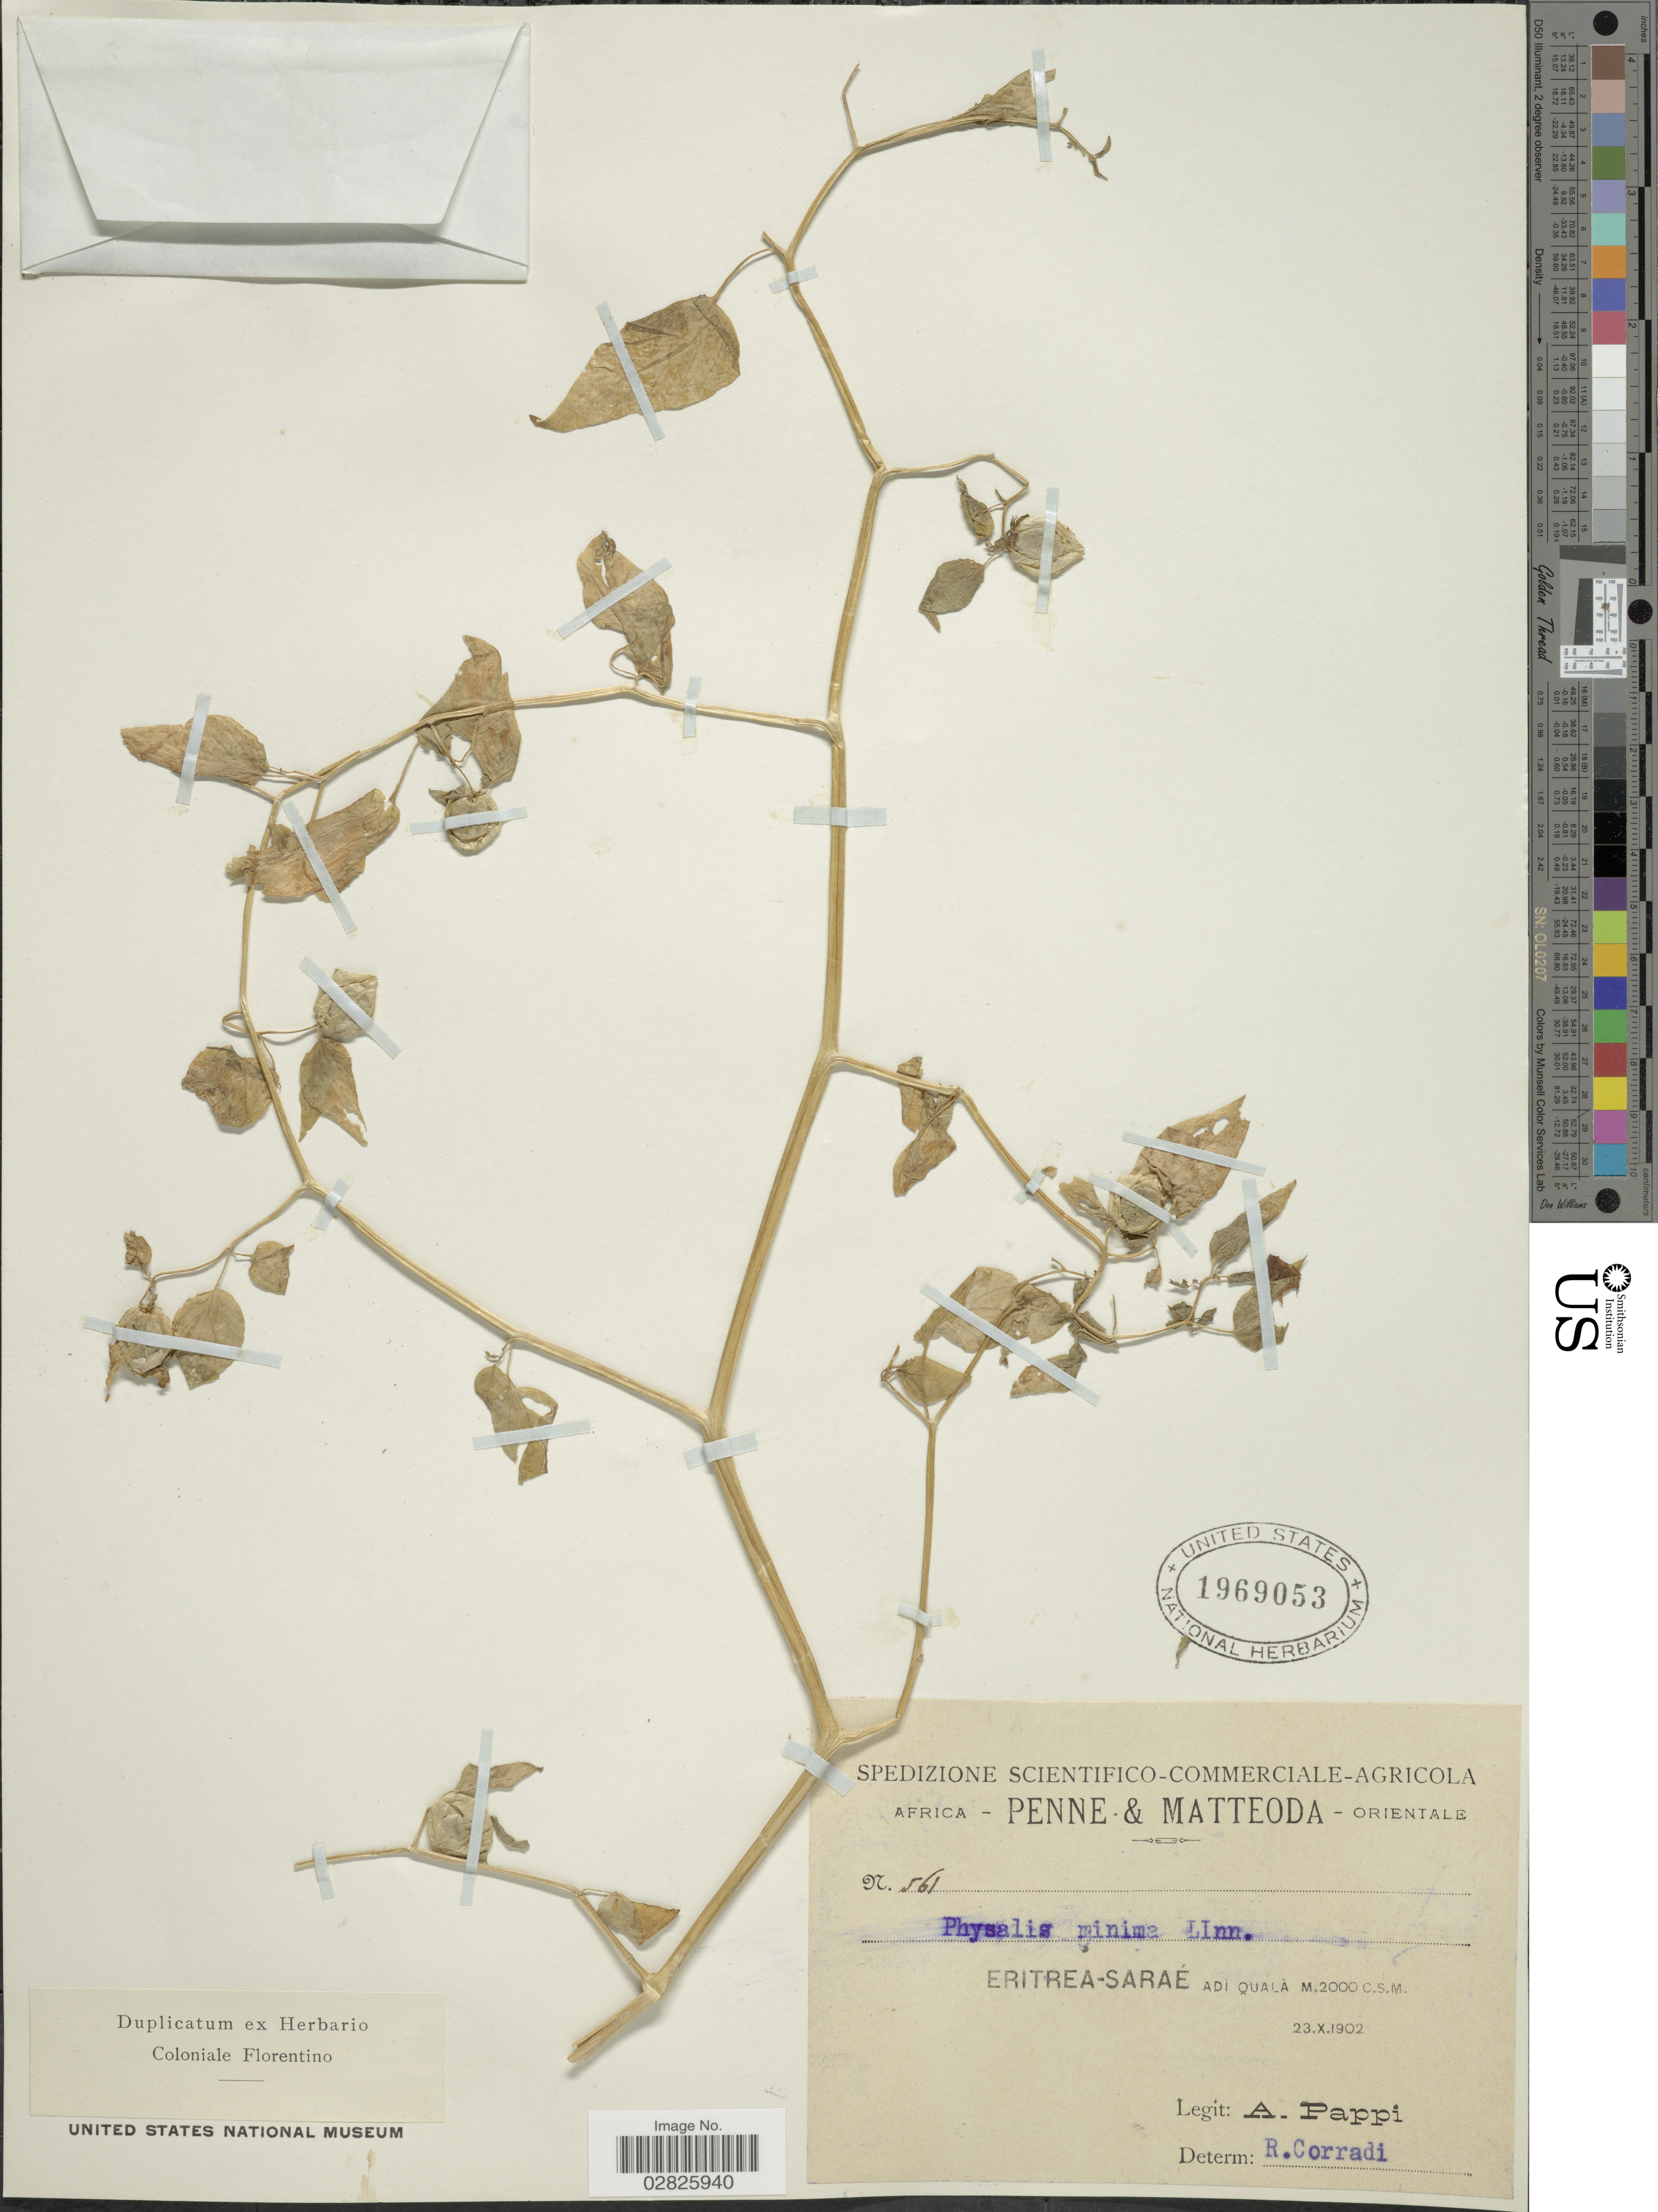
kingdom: Plantae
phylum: Tracheophyta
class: Magnoliopsida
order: Solanales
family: Solanaceae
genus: Physalis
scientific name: Physalis minima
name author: L.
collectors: A. Pappi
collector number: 561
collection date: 1902-10-23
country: Eritrea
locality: Africa Orientale. Penne & Mateoda. Eritrea-Saraé Adi Oualà.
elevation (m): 2000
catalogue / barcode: US 1969053